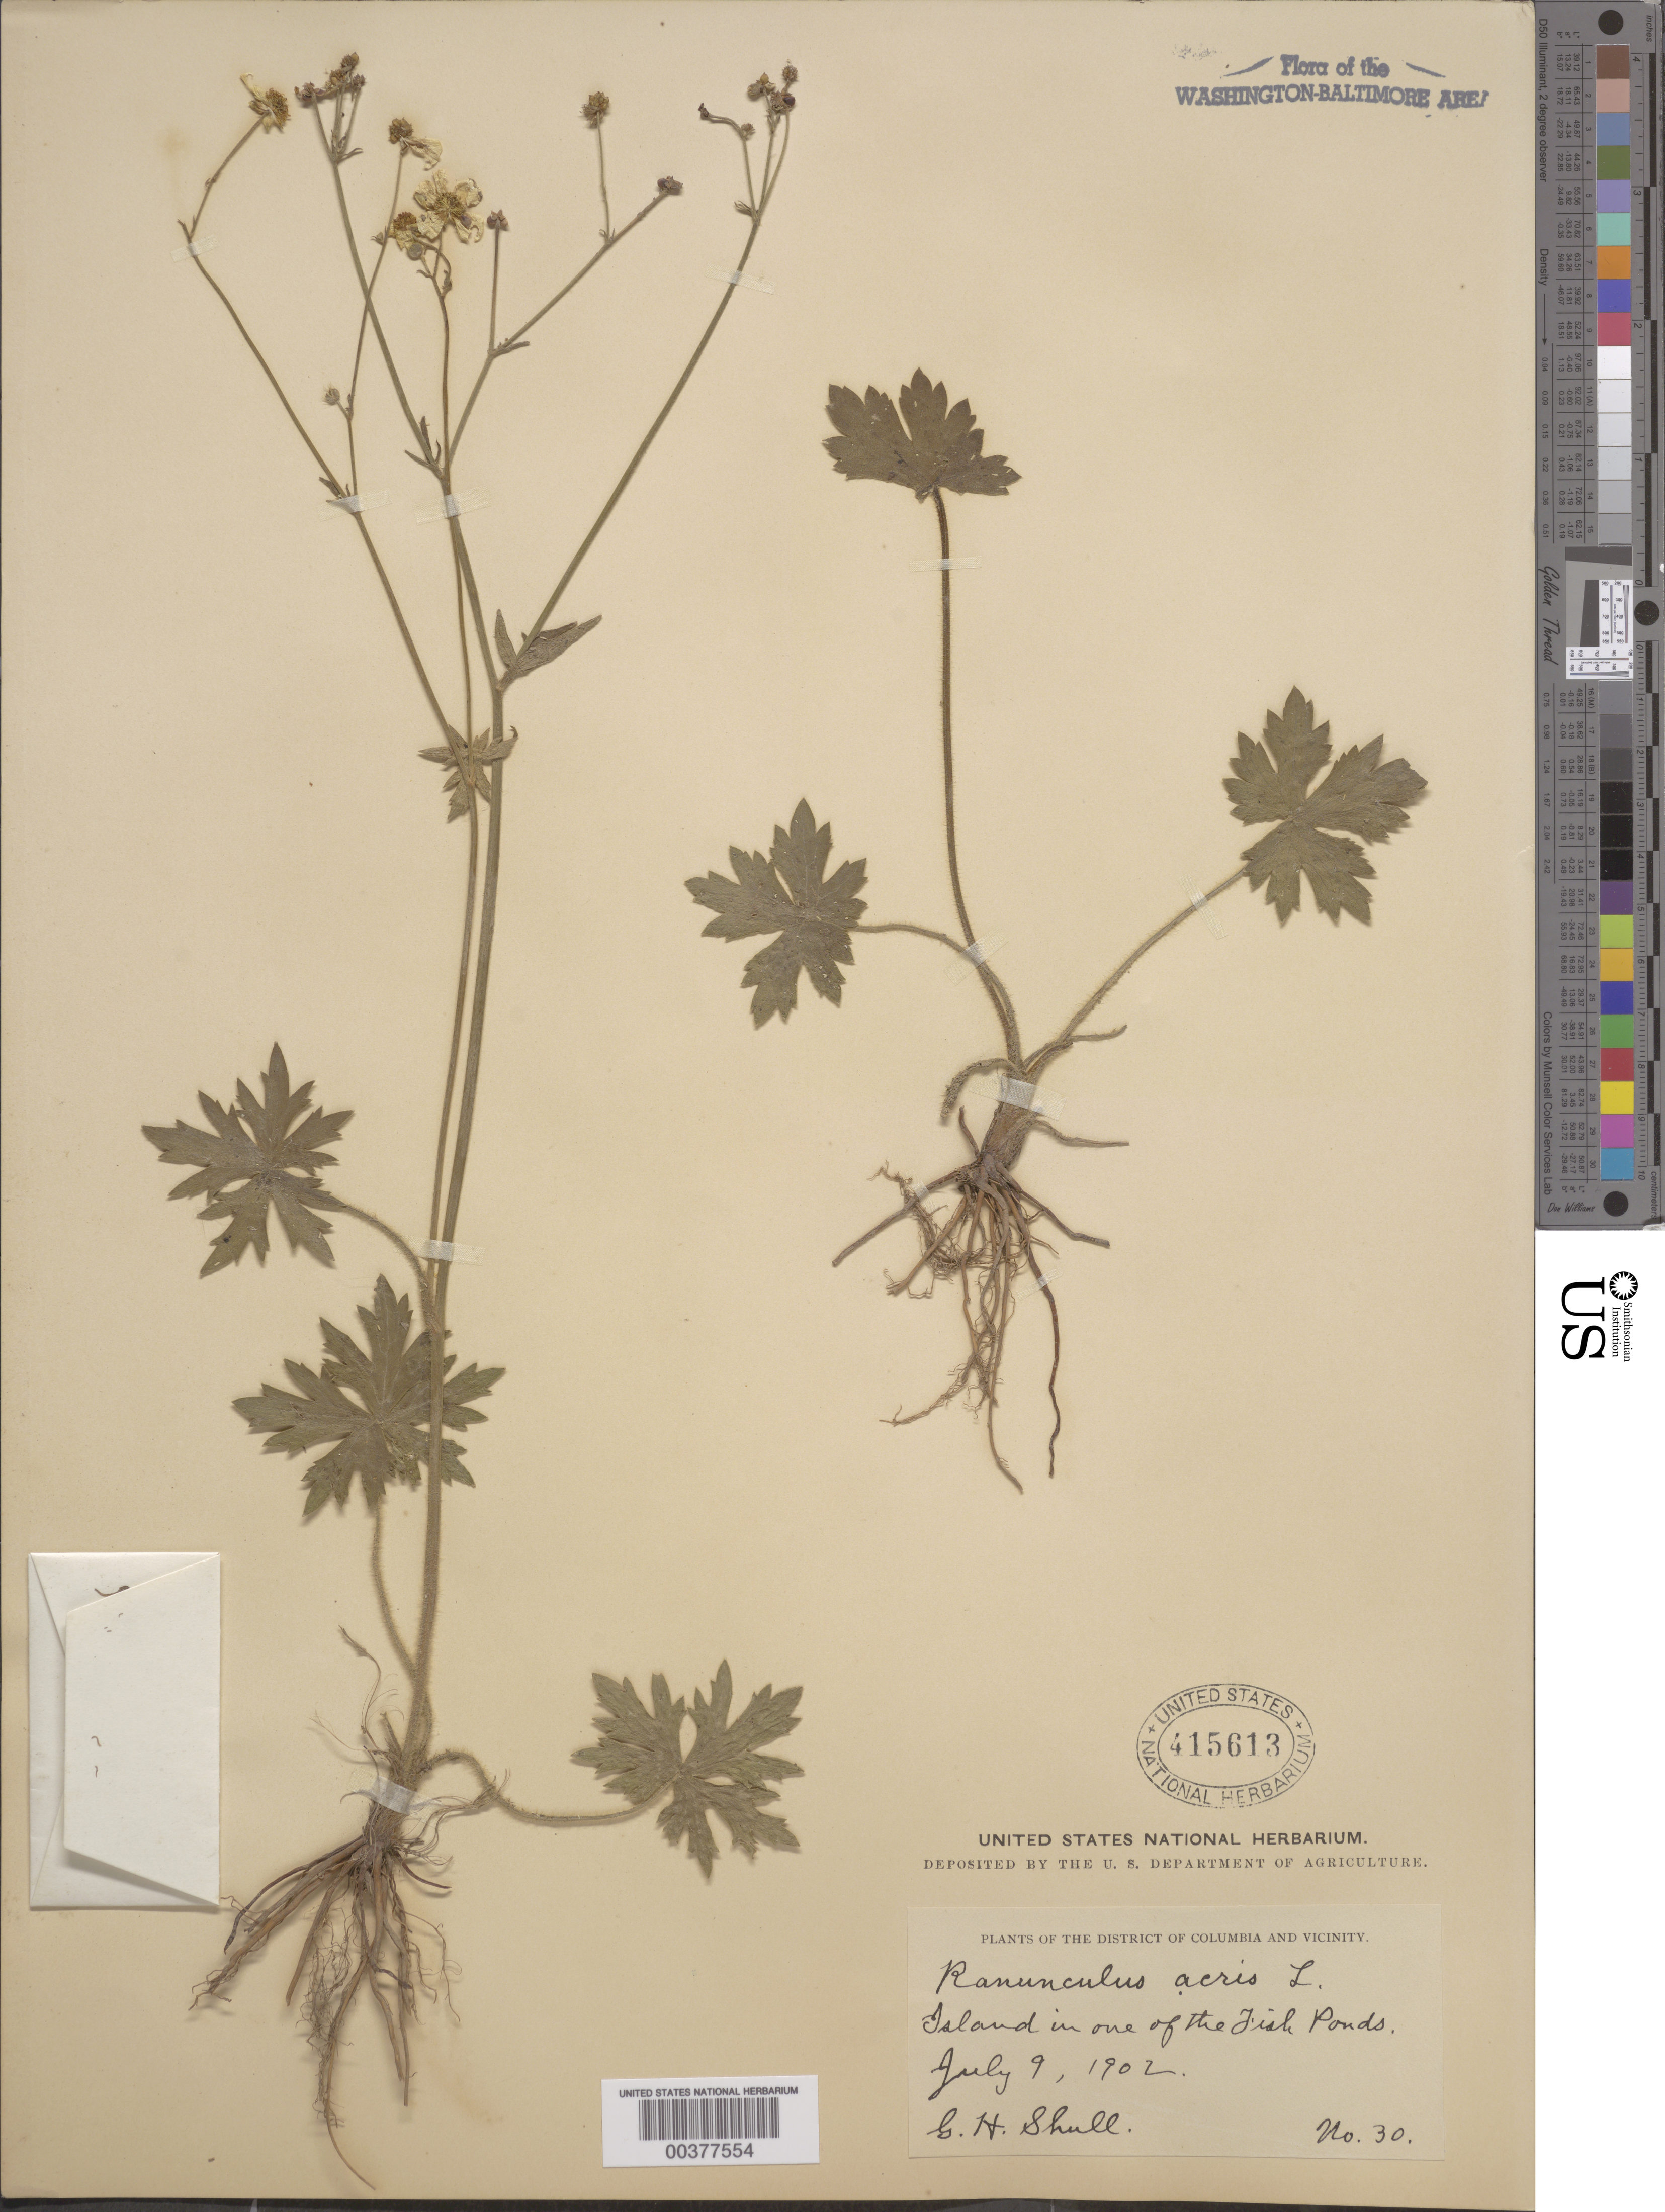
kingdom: Plantae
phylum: Tracheophyta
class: Magnoliopsida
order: Ranunculales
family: Ranunculaceae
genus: Ranunculus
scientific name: Ranunculus acris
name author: L.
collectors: G. H. Shull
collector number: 30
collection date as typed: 09 Jul 1902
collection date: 1902-07-09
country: United States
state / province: District of Columbia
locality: Fish Ponds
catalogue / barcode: US 415613